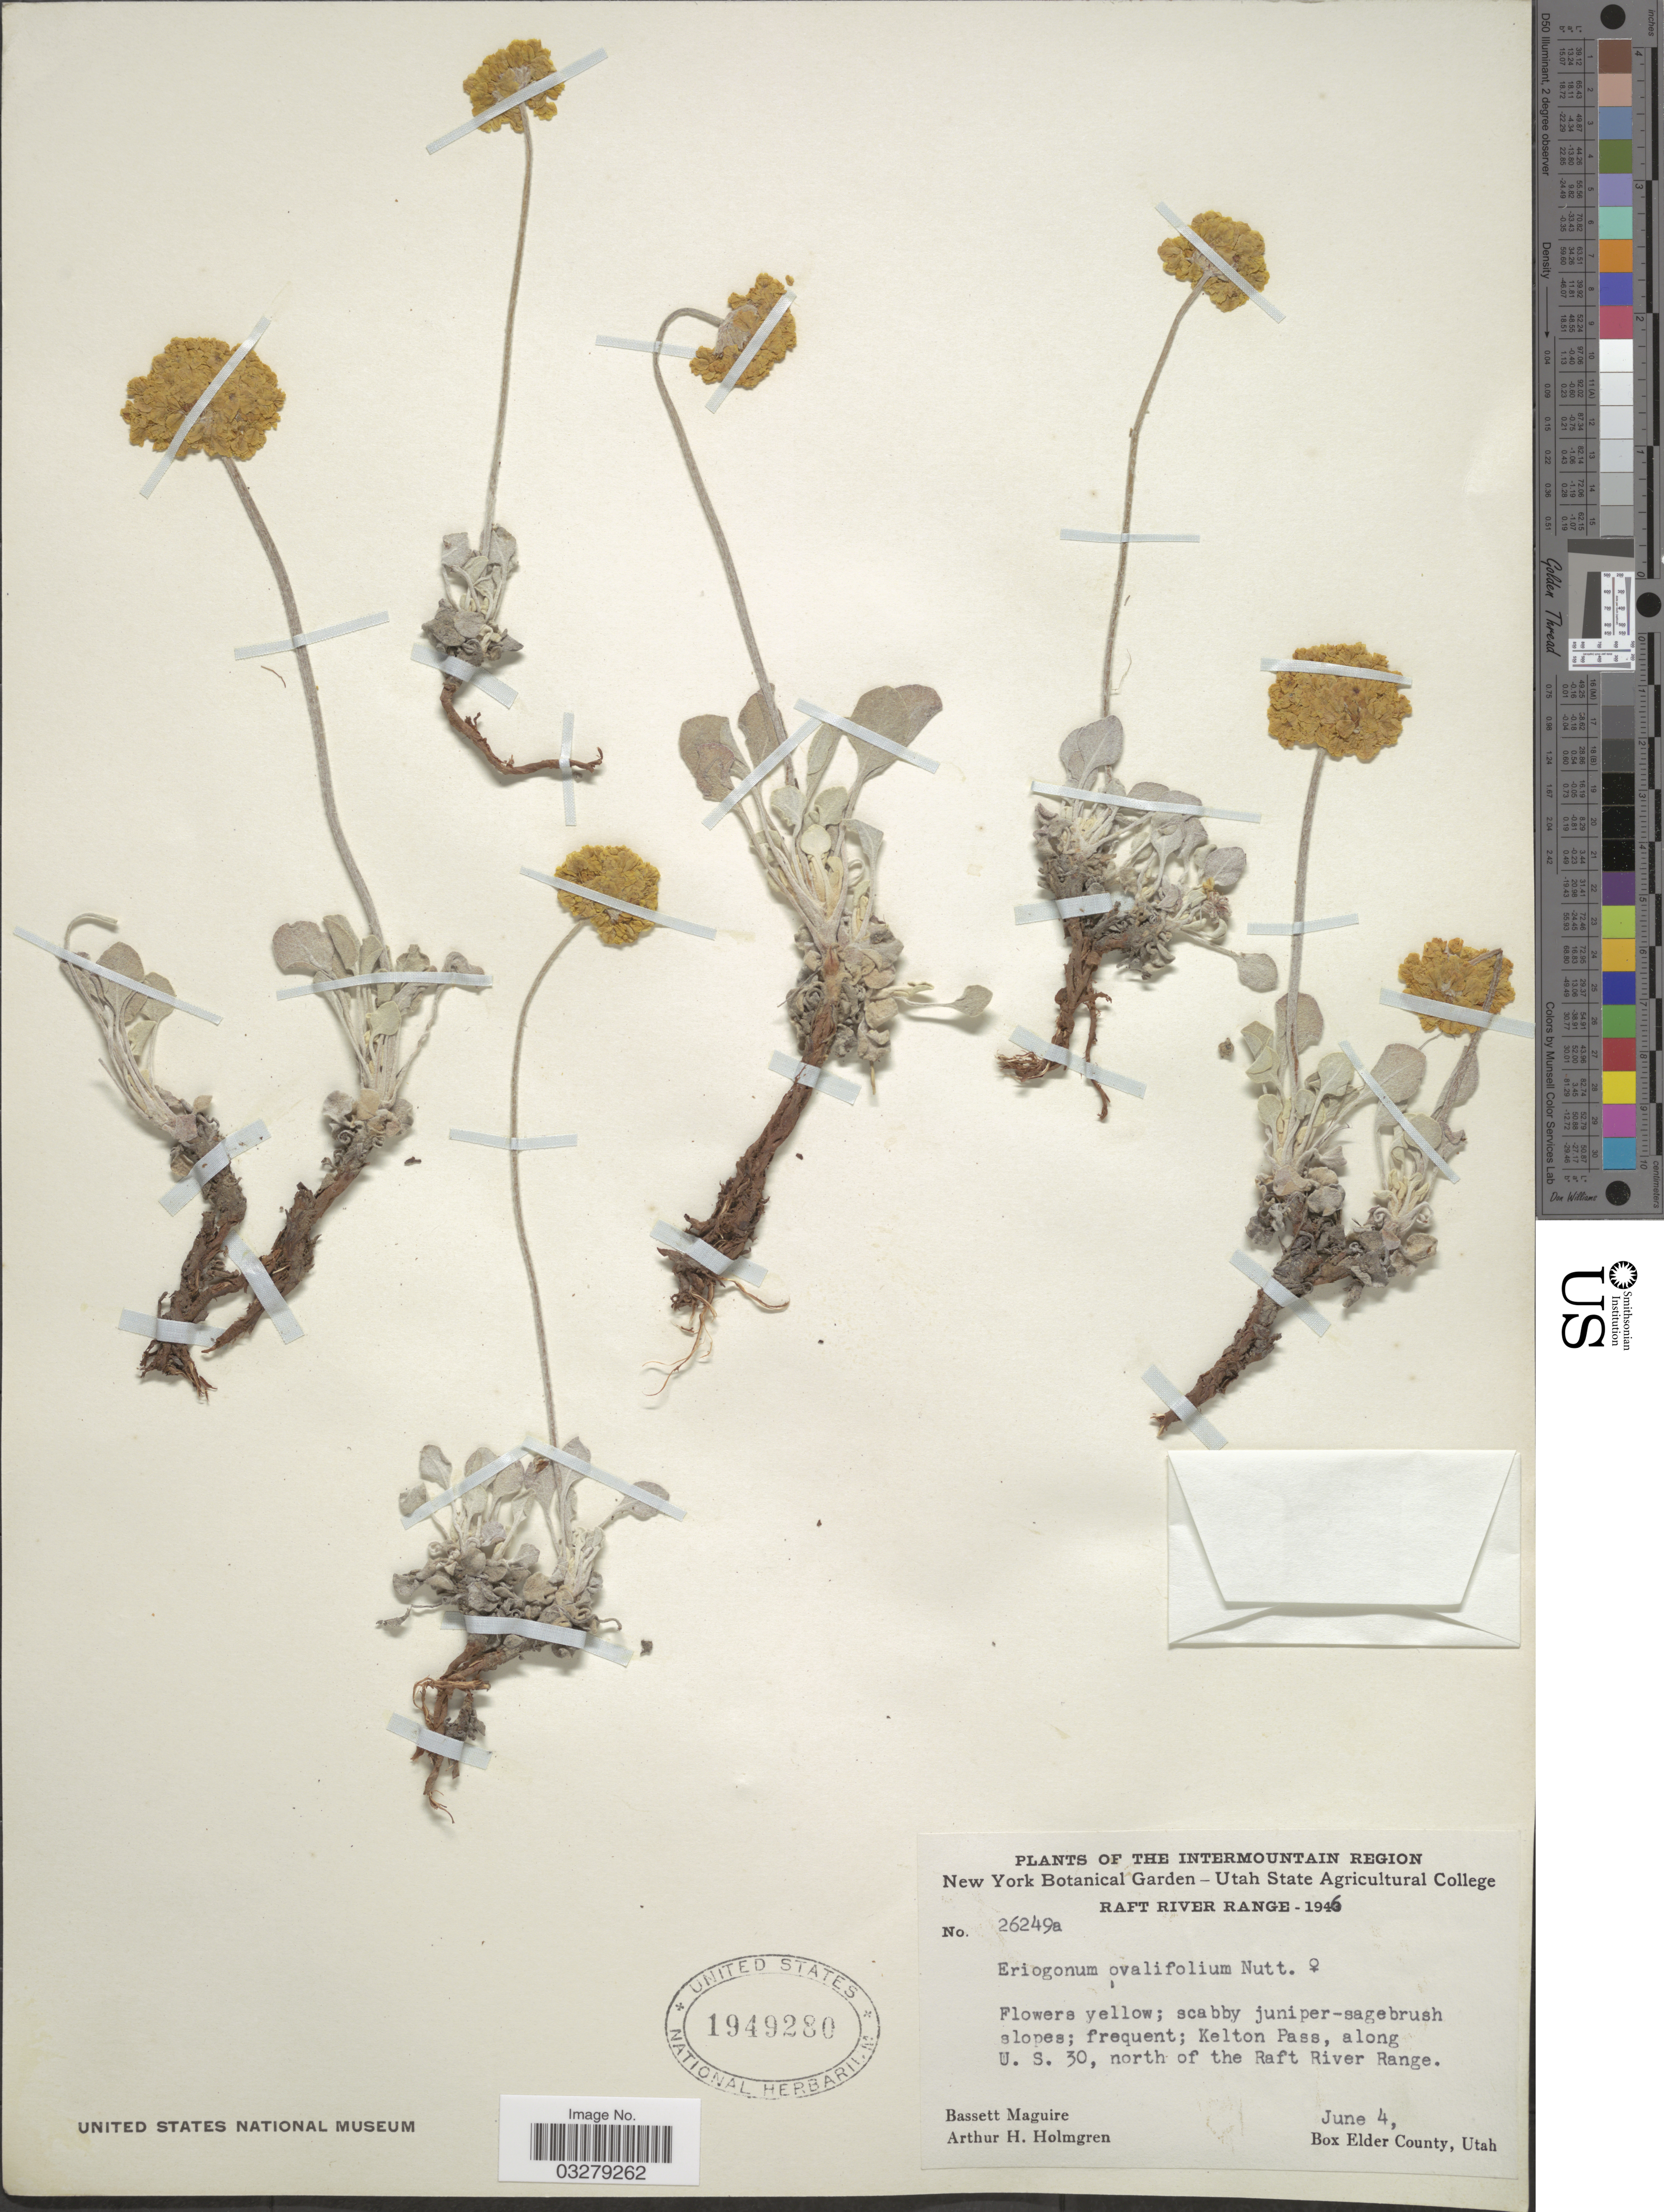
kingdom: Plantae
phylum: Tracheophyta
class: Magnoliopsida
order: Caryophyllales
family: Polygonaceae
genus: Eriogonum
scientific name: Eriogonum ovalifolium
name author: Nutt.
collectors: B. Maguire & A. H. Holmgren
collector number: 26249a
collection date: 1946-06-04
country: United States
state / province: Utah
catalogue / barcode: US 1949280